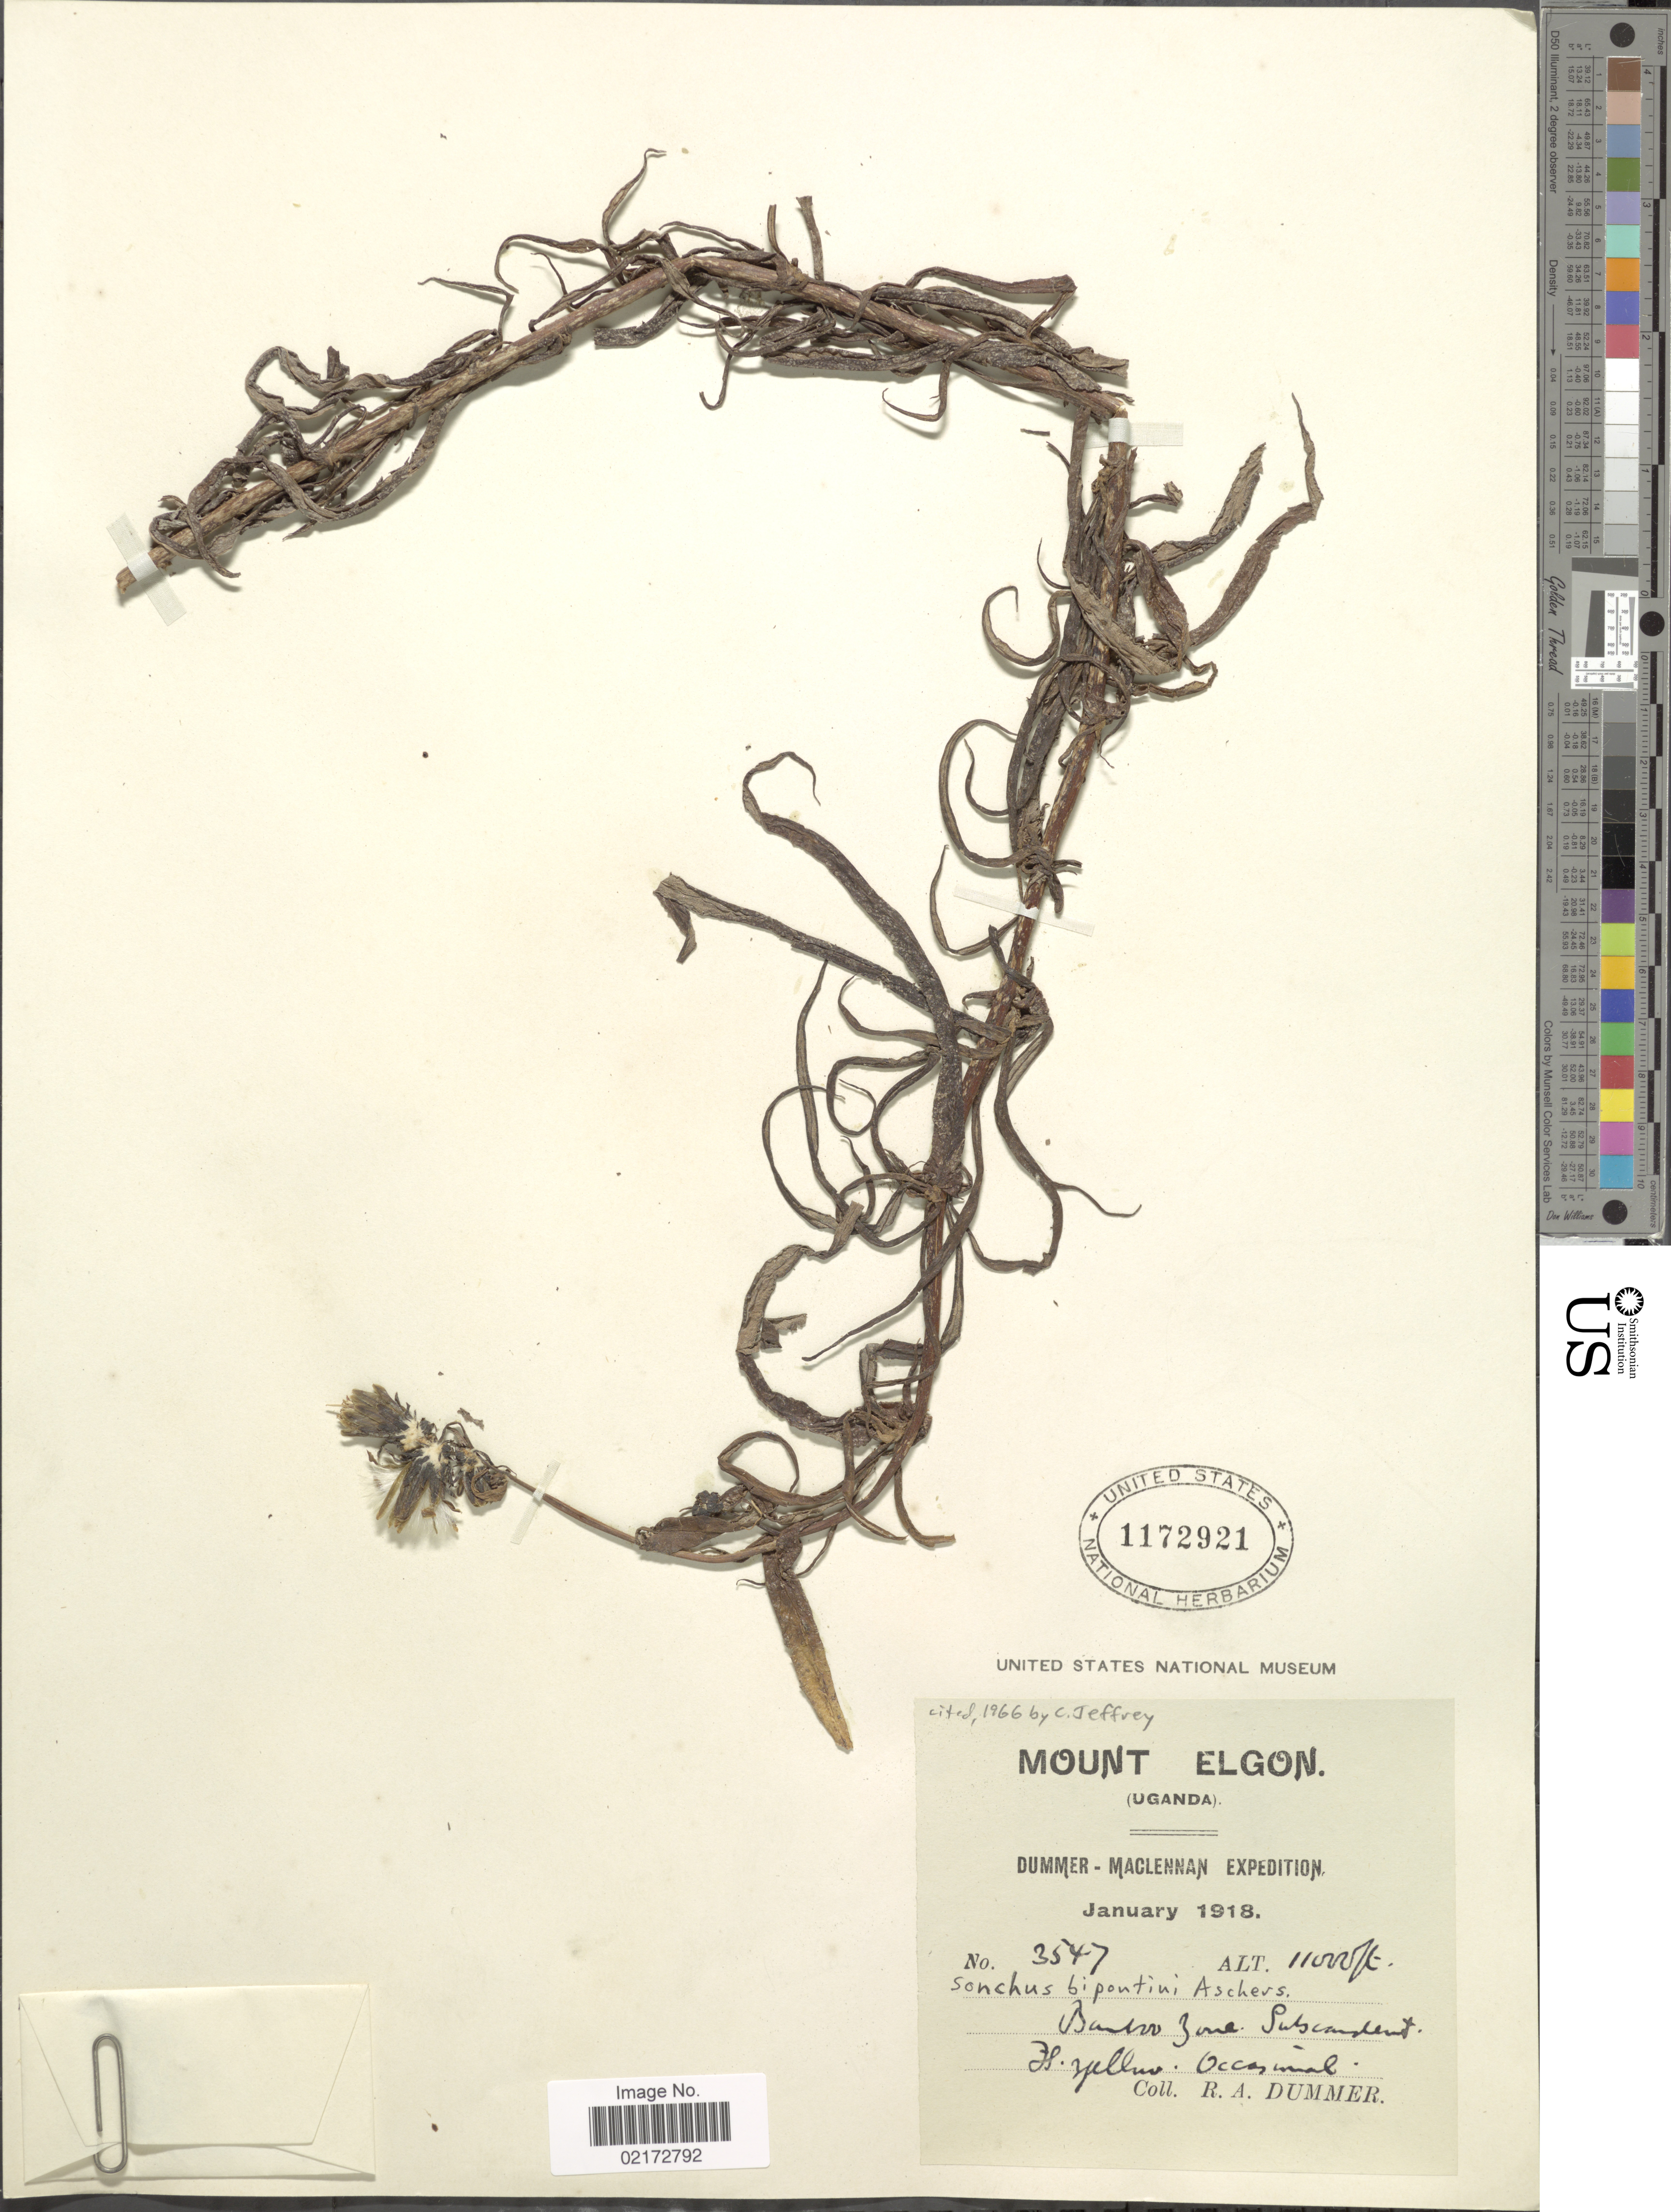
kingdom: Plantae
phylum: Tracheophyta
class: Magnoliopsida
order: Asterales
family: Asteraceae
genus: Sonchus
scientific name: Sonchus bipontini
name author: Asch. ex Oliv. & Hiern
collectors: R. Dümmer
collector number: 3547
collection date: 1918-01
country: Uganda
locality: Mount Elgon (Uganda). Bamboo Zone.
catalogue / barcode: US 1172921